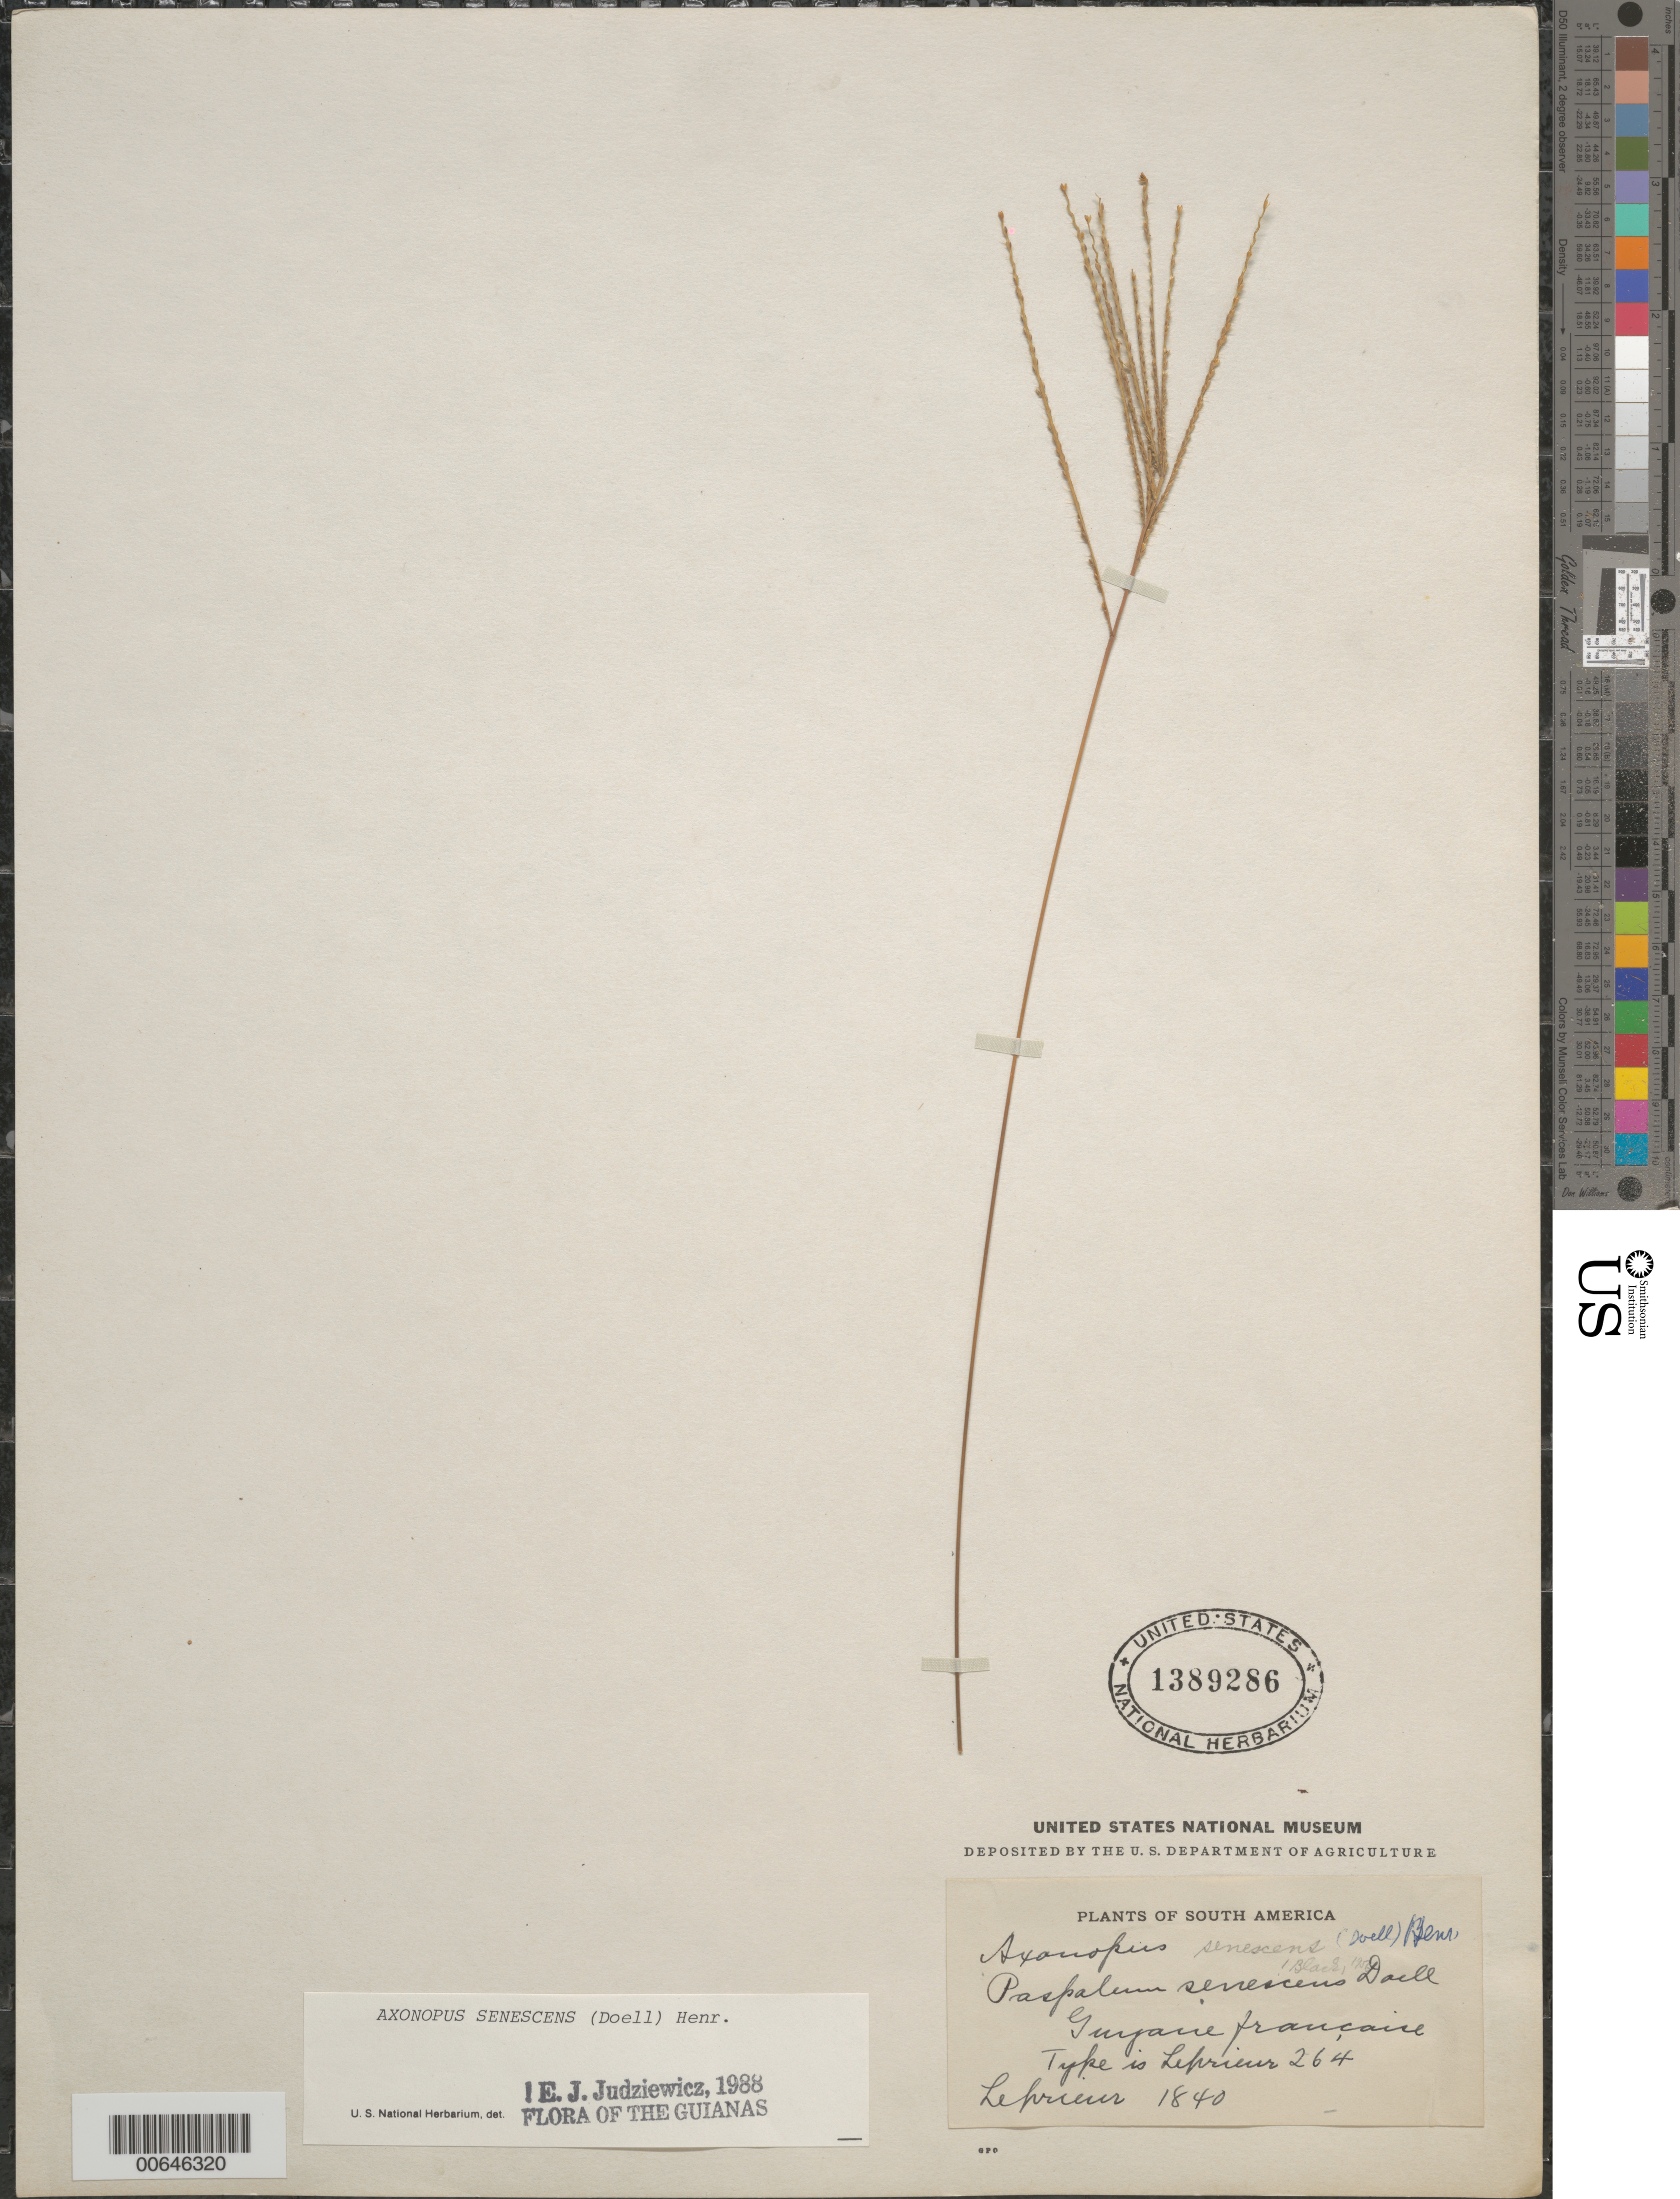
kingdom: Plantae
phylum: Tracheophyta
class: Liliopsida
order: Poales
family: Poaceae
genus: Axonopus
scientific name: Axonopus senescens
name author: (Döll) Henr.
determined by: Rosalba Gomez, M.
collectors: F. M. R. Leprieur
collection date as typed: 1840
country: French Guiana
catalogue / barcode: US 1389286